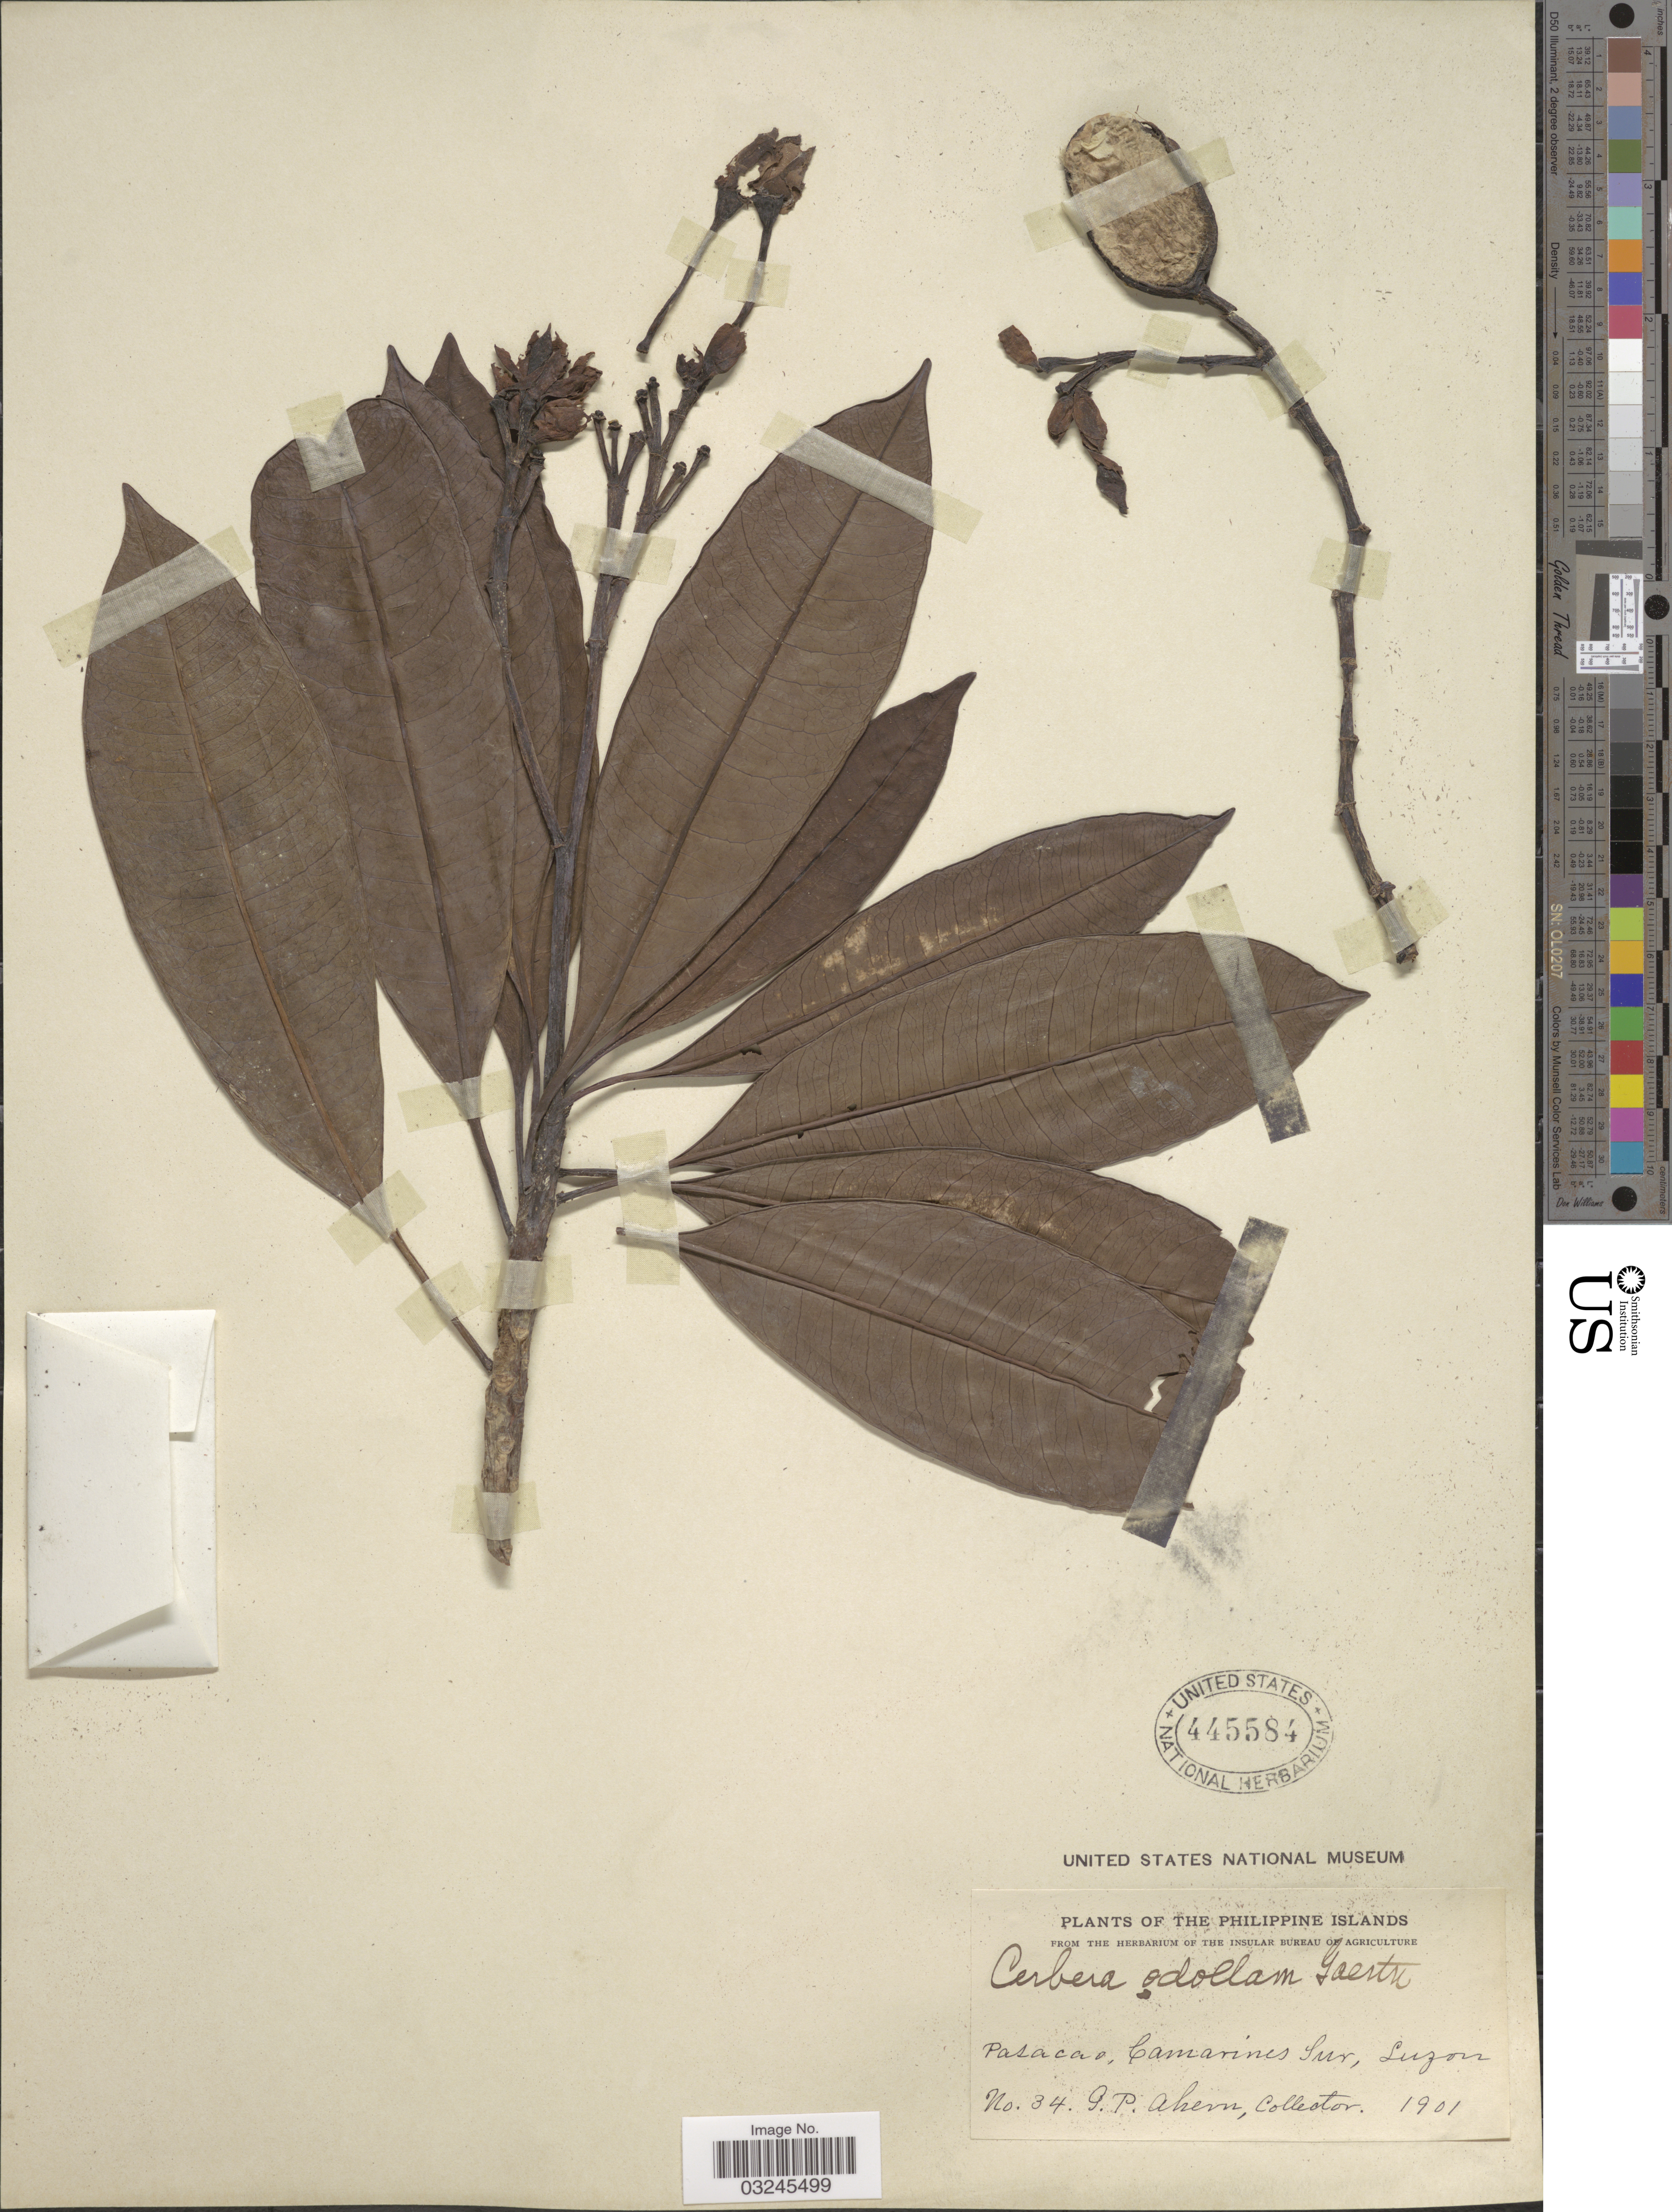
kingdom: Plantae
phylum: Tracheophyta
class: Magnoliopsida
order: Gentianales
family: Apocynaceae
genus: Cerbera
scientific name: Cerbera manghas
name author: L.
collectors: G. Ahern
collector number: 34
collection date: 1901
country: Philippines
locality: Pasacao, Camarines Sur, Luzon.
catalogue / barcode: US 445584